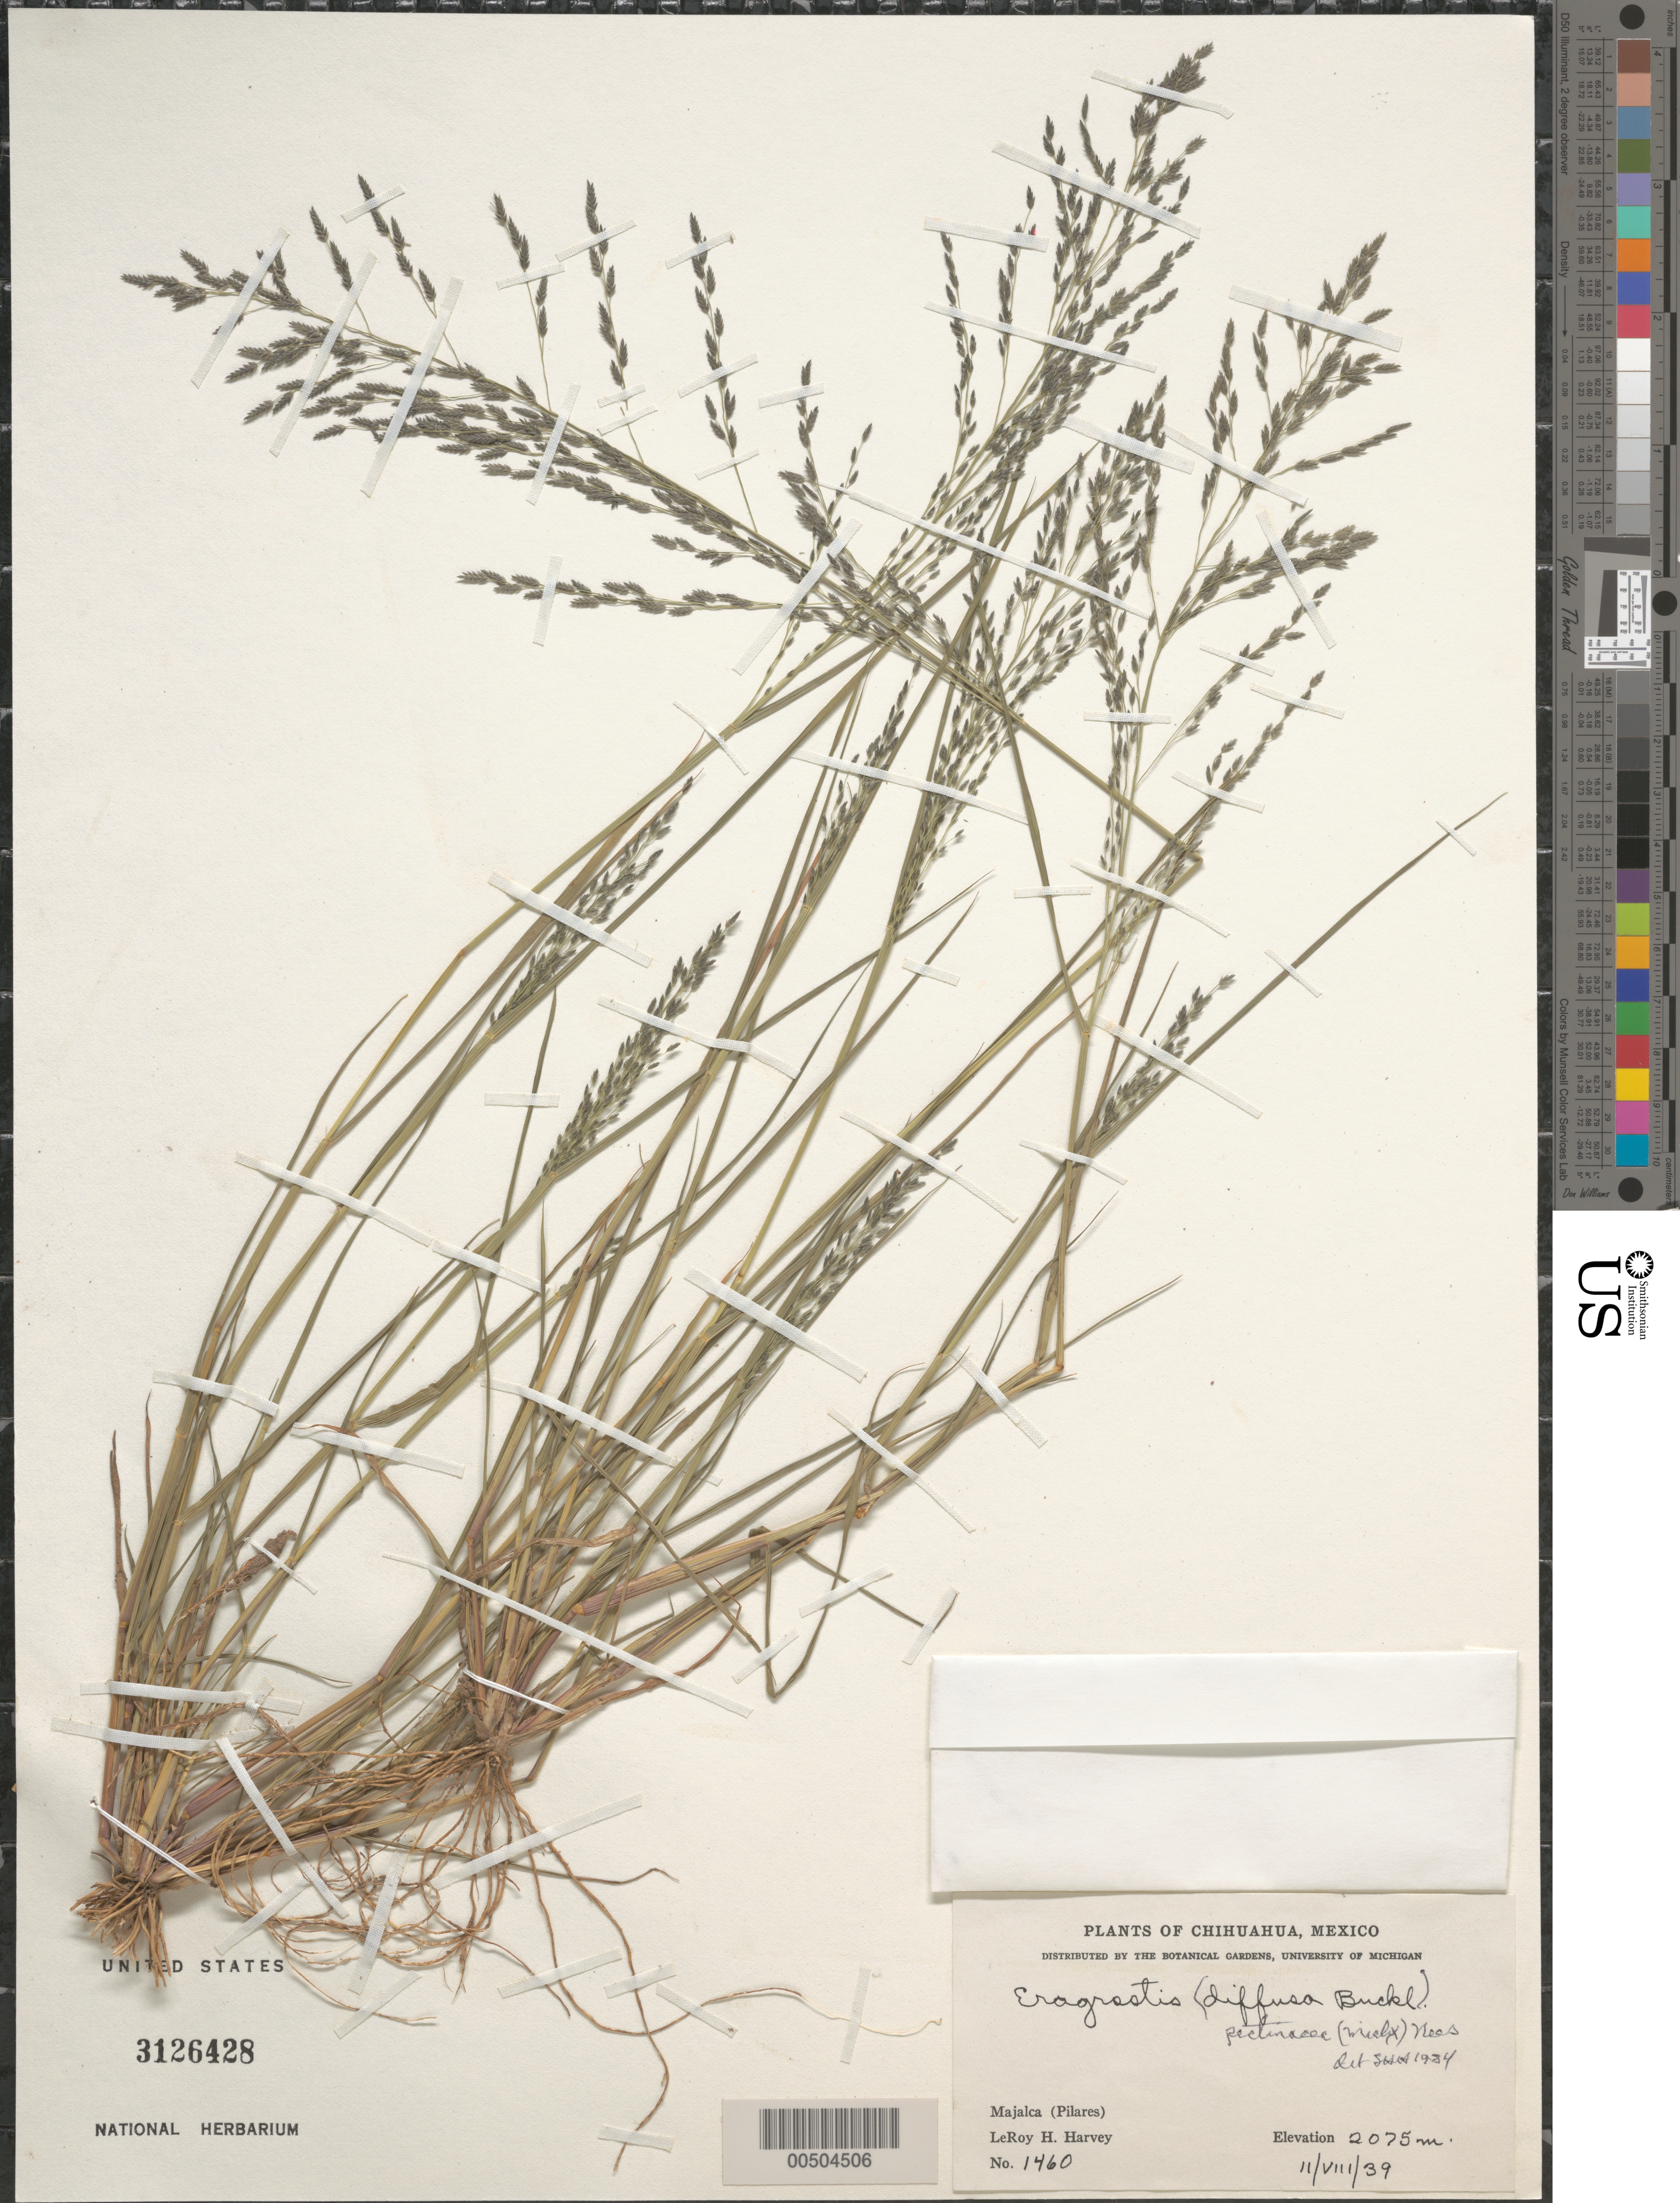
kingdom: Plantae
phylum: Tracheophyta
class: Liliopsida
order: Poales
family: Poaceae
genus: Eragrostis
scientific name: Eragrostis pectinacea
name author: (Michx.) Nees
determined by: Harvey, L. H.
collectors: L. H. Harvey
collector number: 1460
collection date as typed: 11 Aug 1939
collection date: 1939-08-11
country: Mexico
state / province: Chihuahua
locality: Majalca (Pilares)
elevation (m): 2075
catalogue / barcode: US 3126428